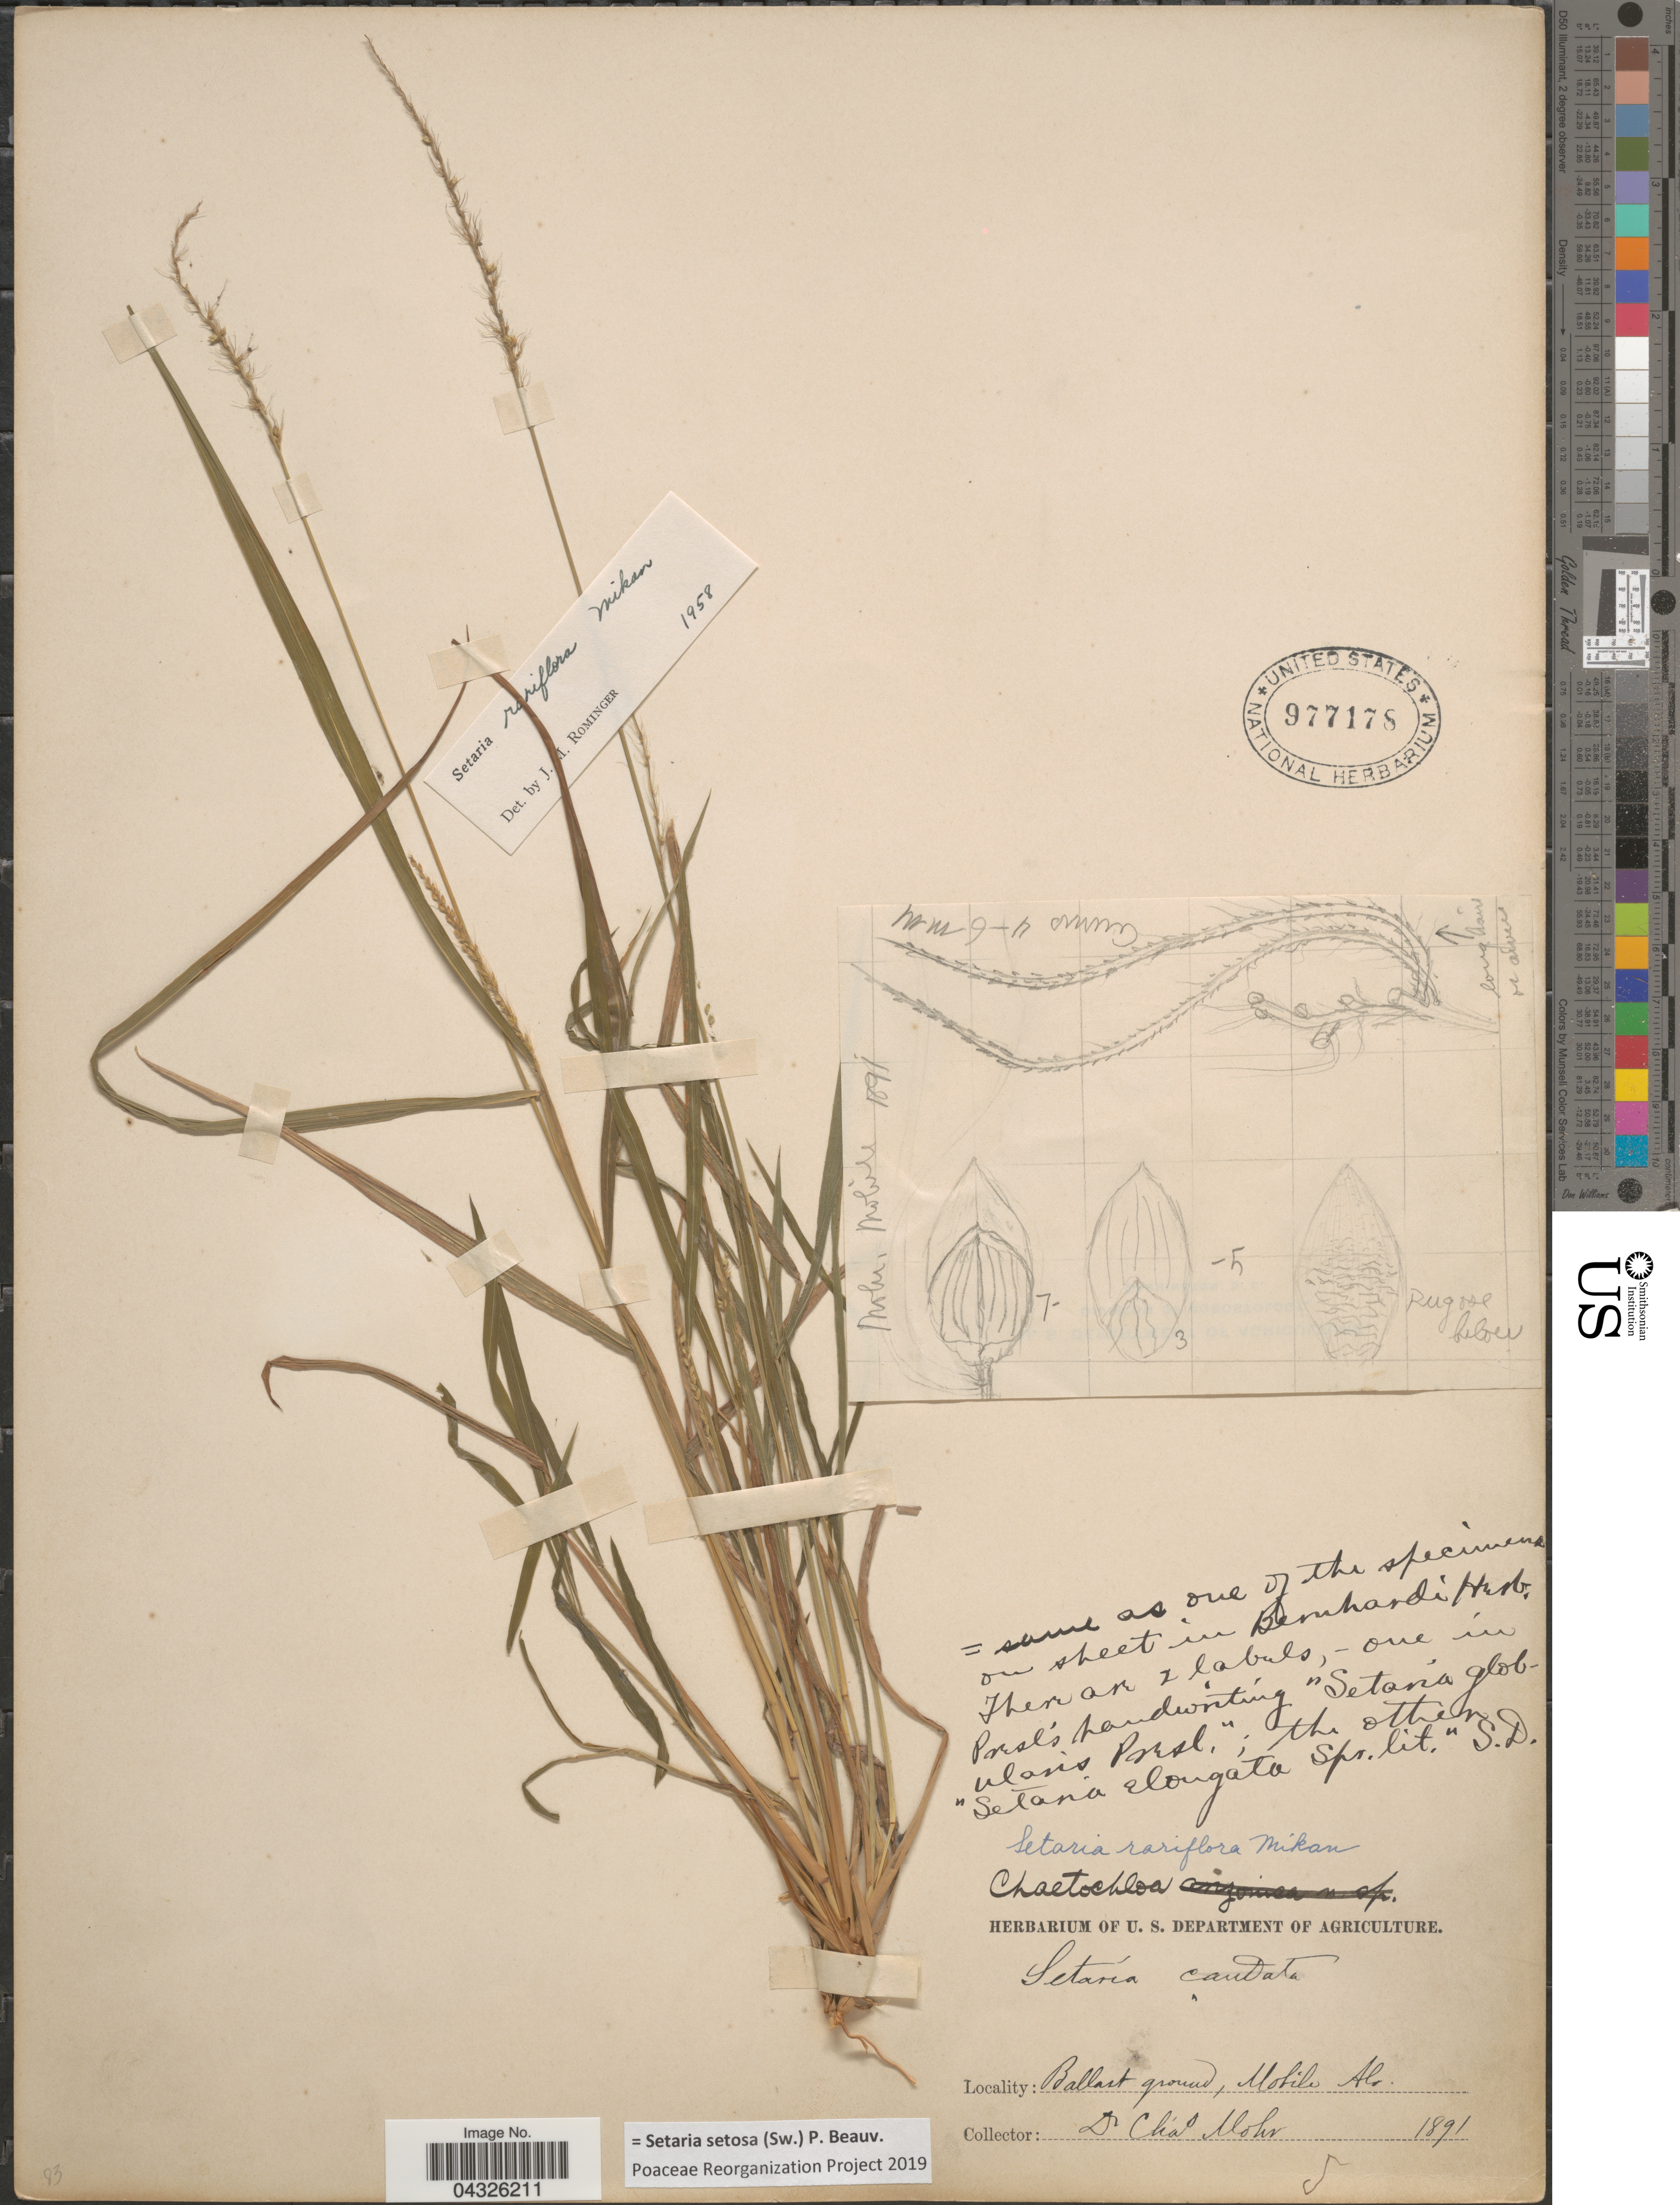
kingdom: Plantae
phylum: Tracheophyta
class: Liliopsida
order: Poales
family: Poaceae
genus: Setaria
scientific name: Setaria setosa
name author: (Sw.) P. Beauv.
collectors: Mohr, C. T. (herbarium)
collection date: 1891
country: United States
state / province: Alabama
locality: Ballast ground, Mobile.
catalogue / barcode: US 977178